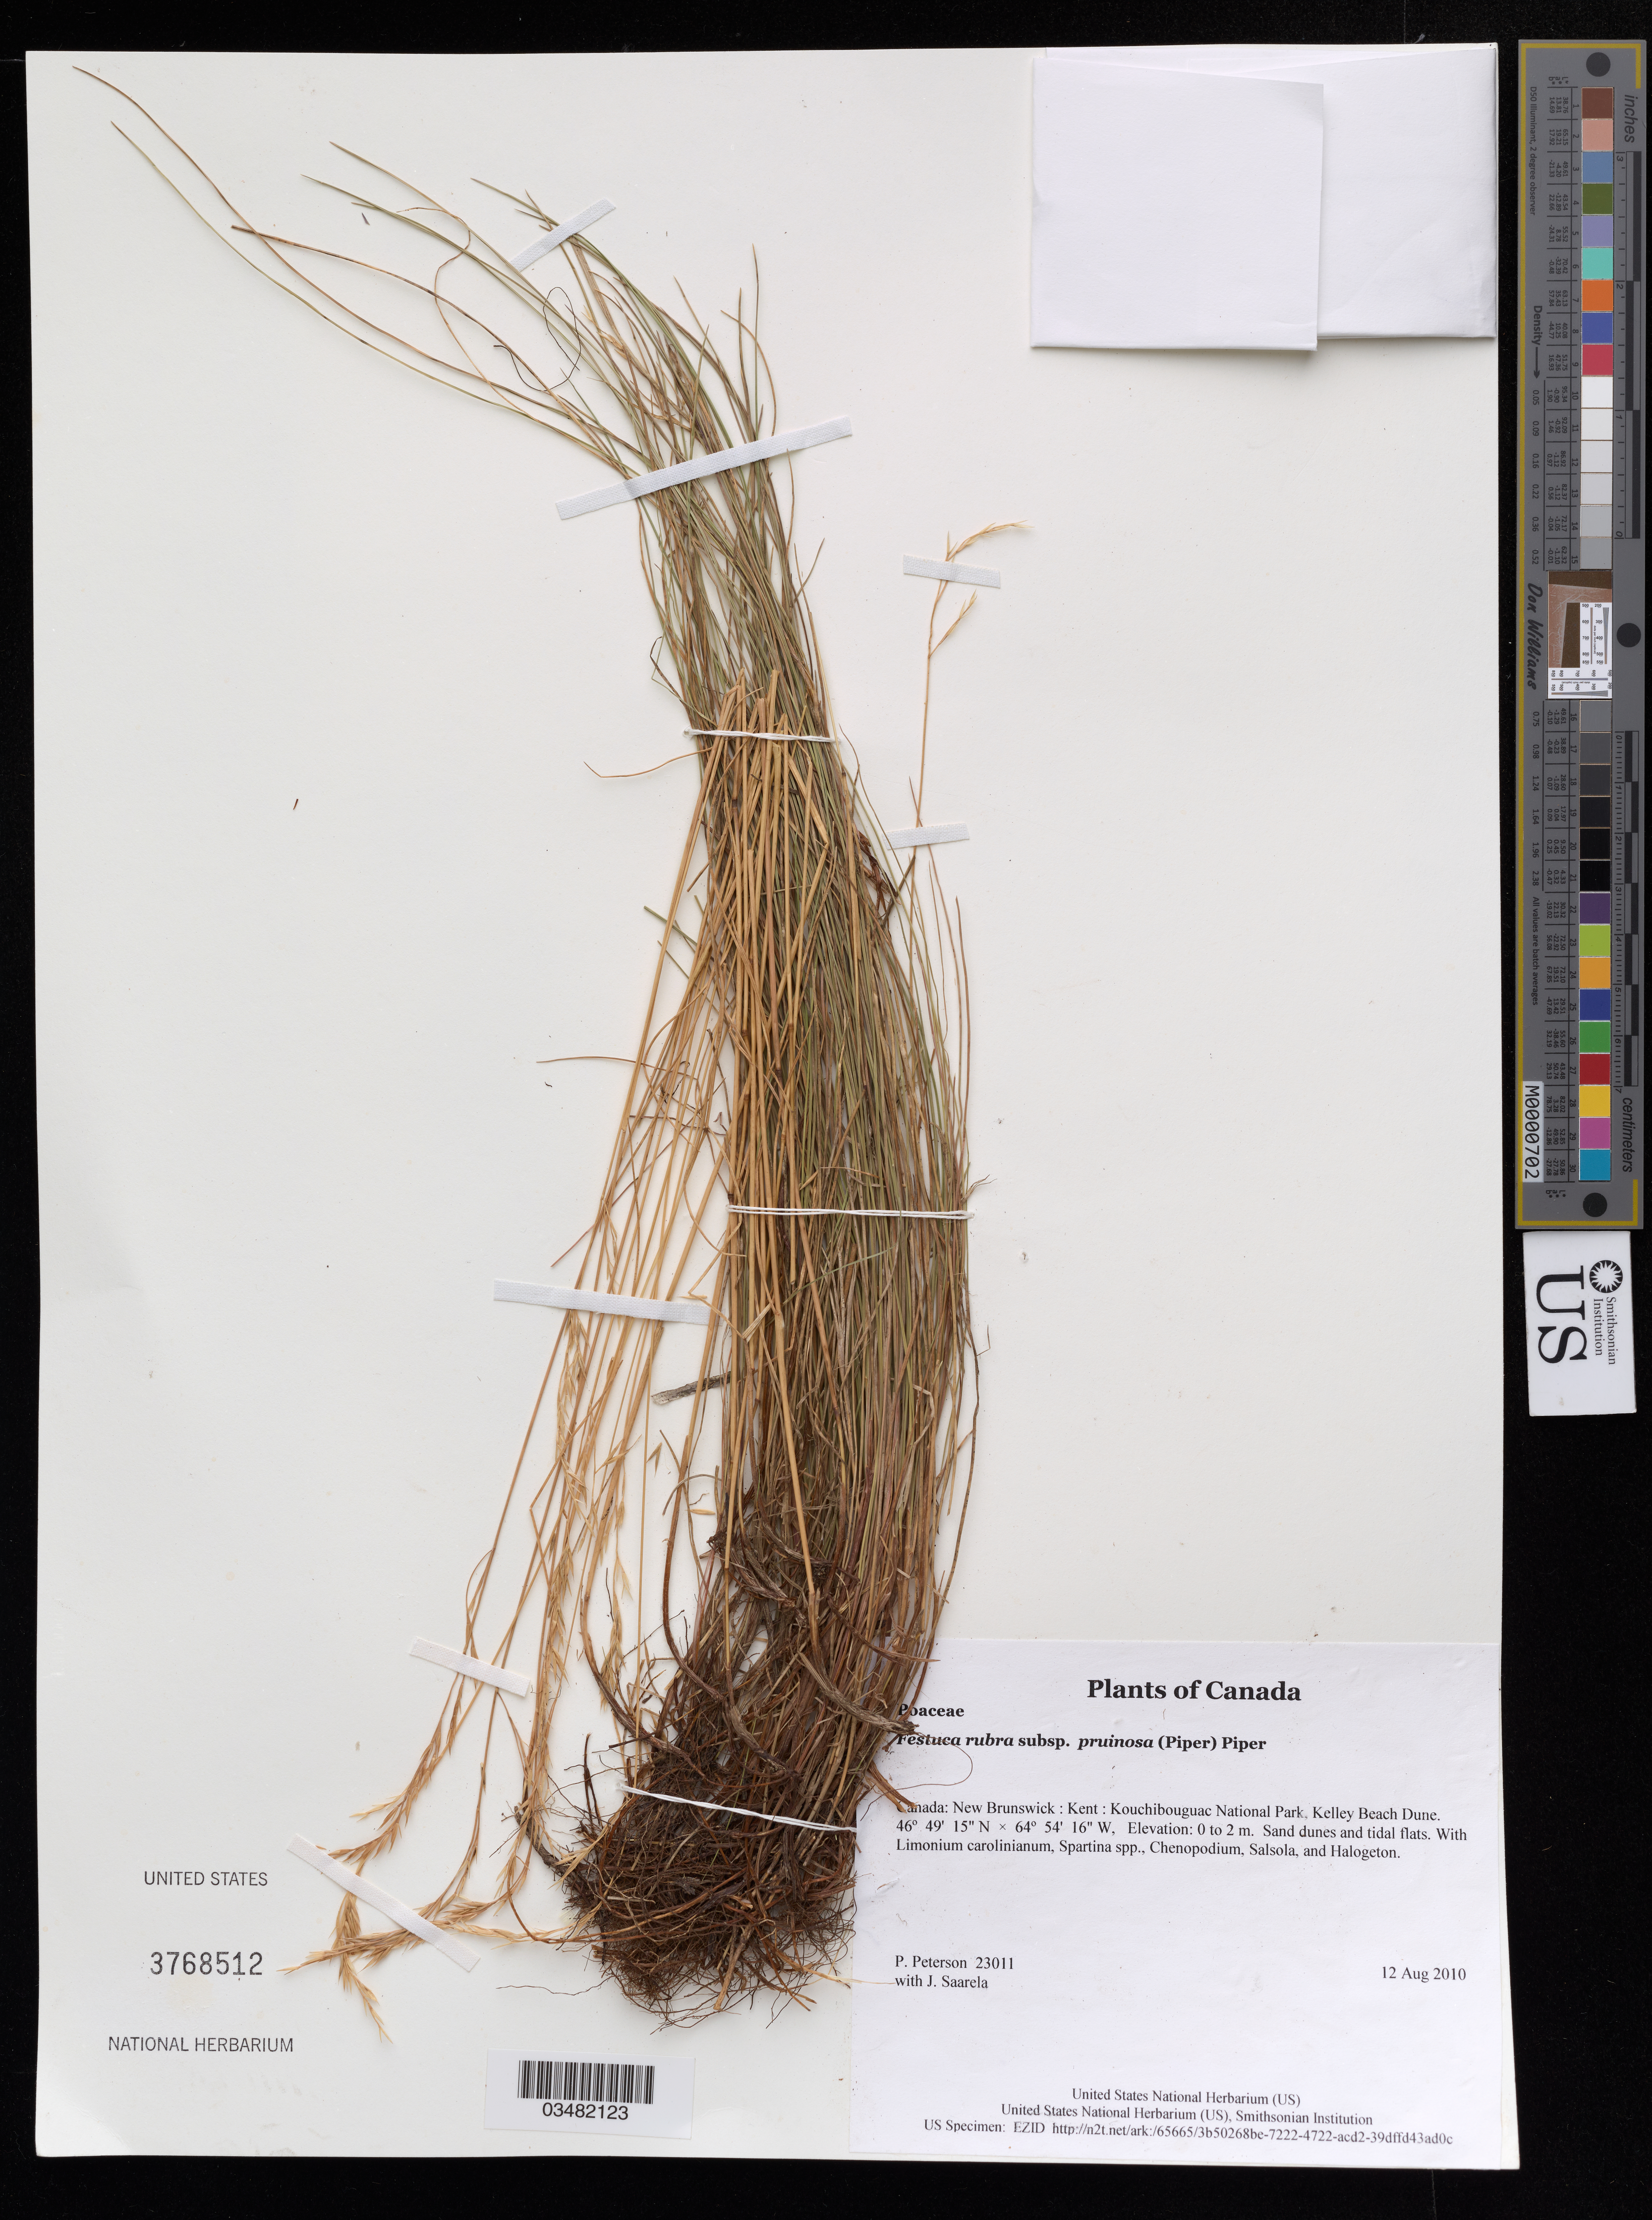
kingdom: Plantae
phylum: Tracheophyta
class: Liliopsida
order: Poales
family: Poaceae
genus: Festuca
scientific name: Festuca rubra subsp. pruinosa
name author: (Piper) Piper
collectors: P. M. Peterson & J. Saarela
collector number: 23011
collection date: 2010-08-12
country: Canada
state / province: New Brunswick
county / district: Kent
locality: Kouchibouguac National Park, Kelley Beach Dune.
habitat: Sand dunes and tidal flats.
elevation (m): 0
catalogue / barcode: US 3768512